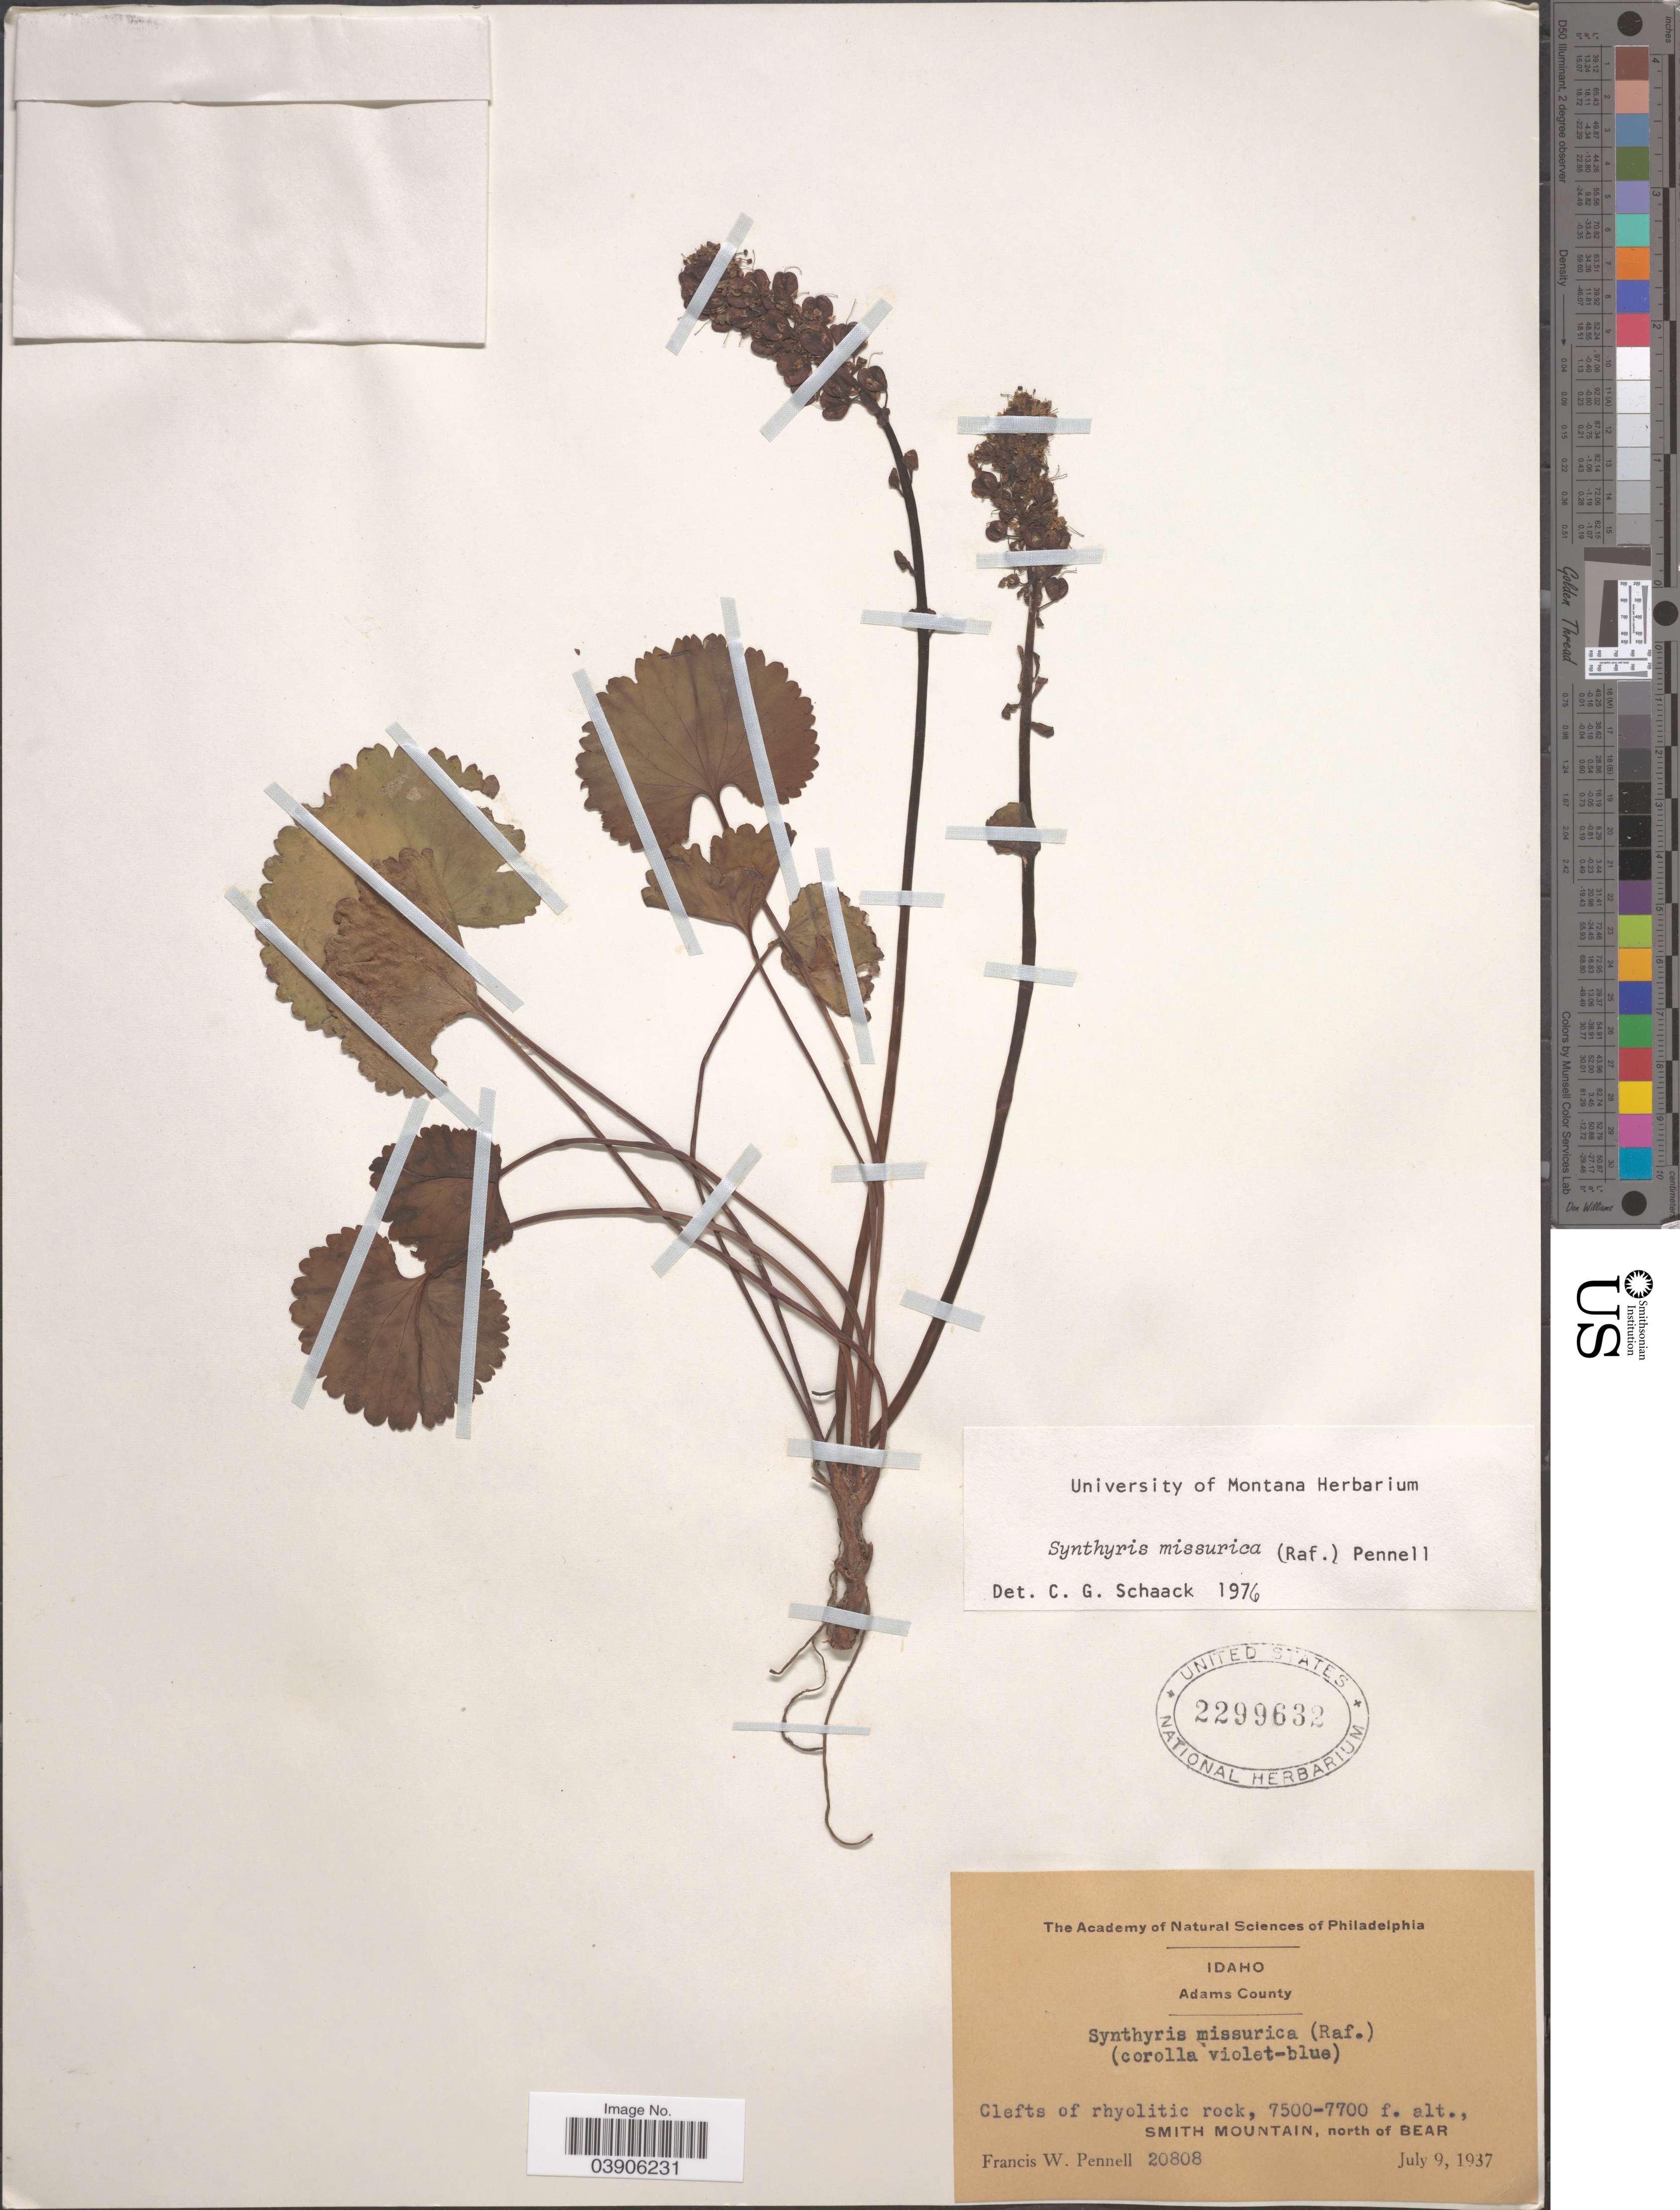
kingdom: Plantae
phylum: Tracheophyta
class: Magnoliopsida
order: Lamiales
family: Plantaginaceae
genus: Synthyris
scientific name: Synthyris missurica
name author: (Raf.) Pennell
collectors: F. W. Pennell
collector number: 20808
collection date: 1937-07-09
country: United States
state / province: Idaho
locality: Adams County. Smith Mountain, north of Bear.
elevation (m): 2286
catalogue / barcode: US 2299632